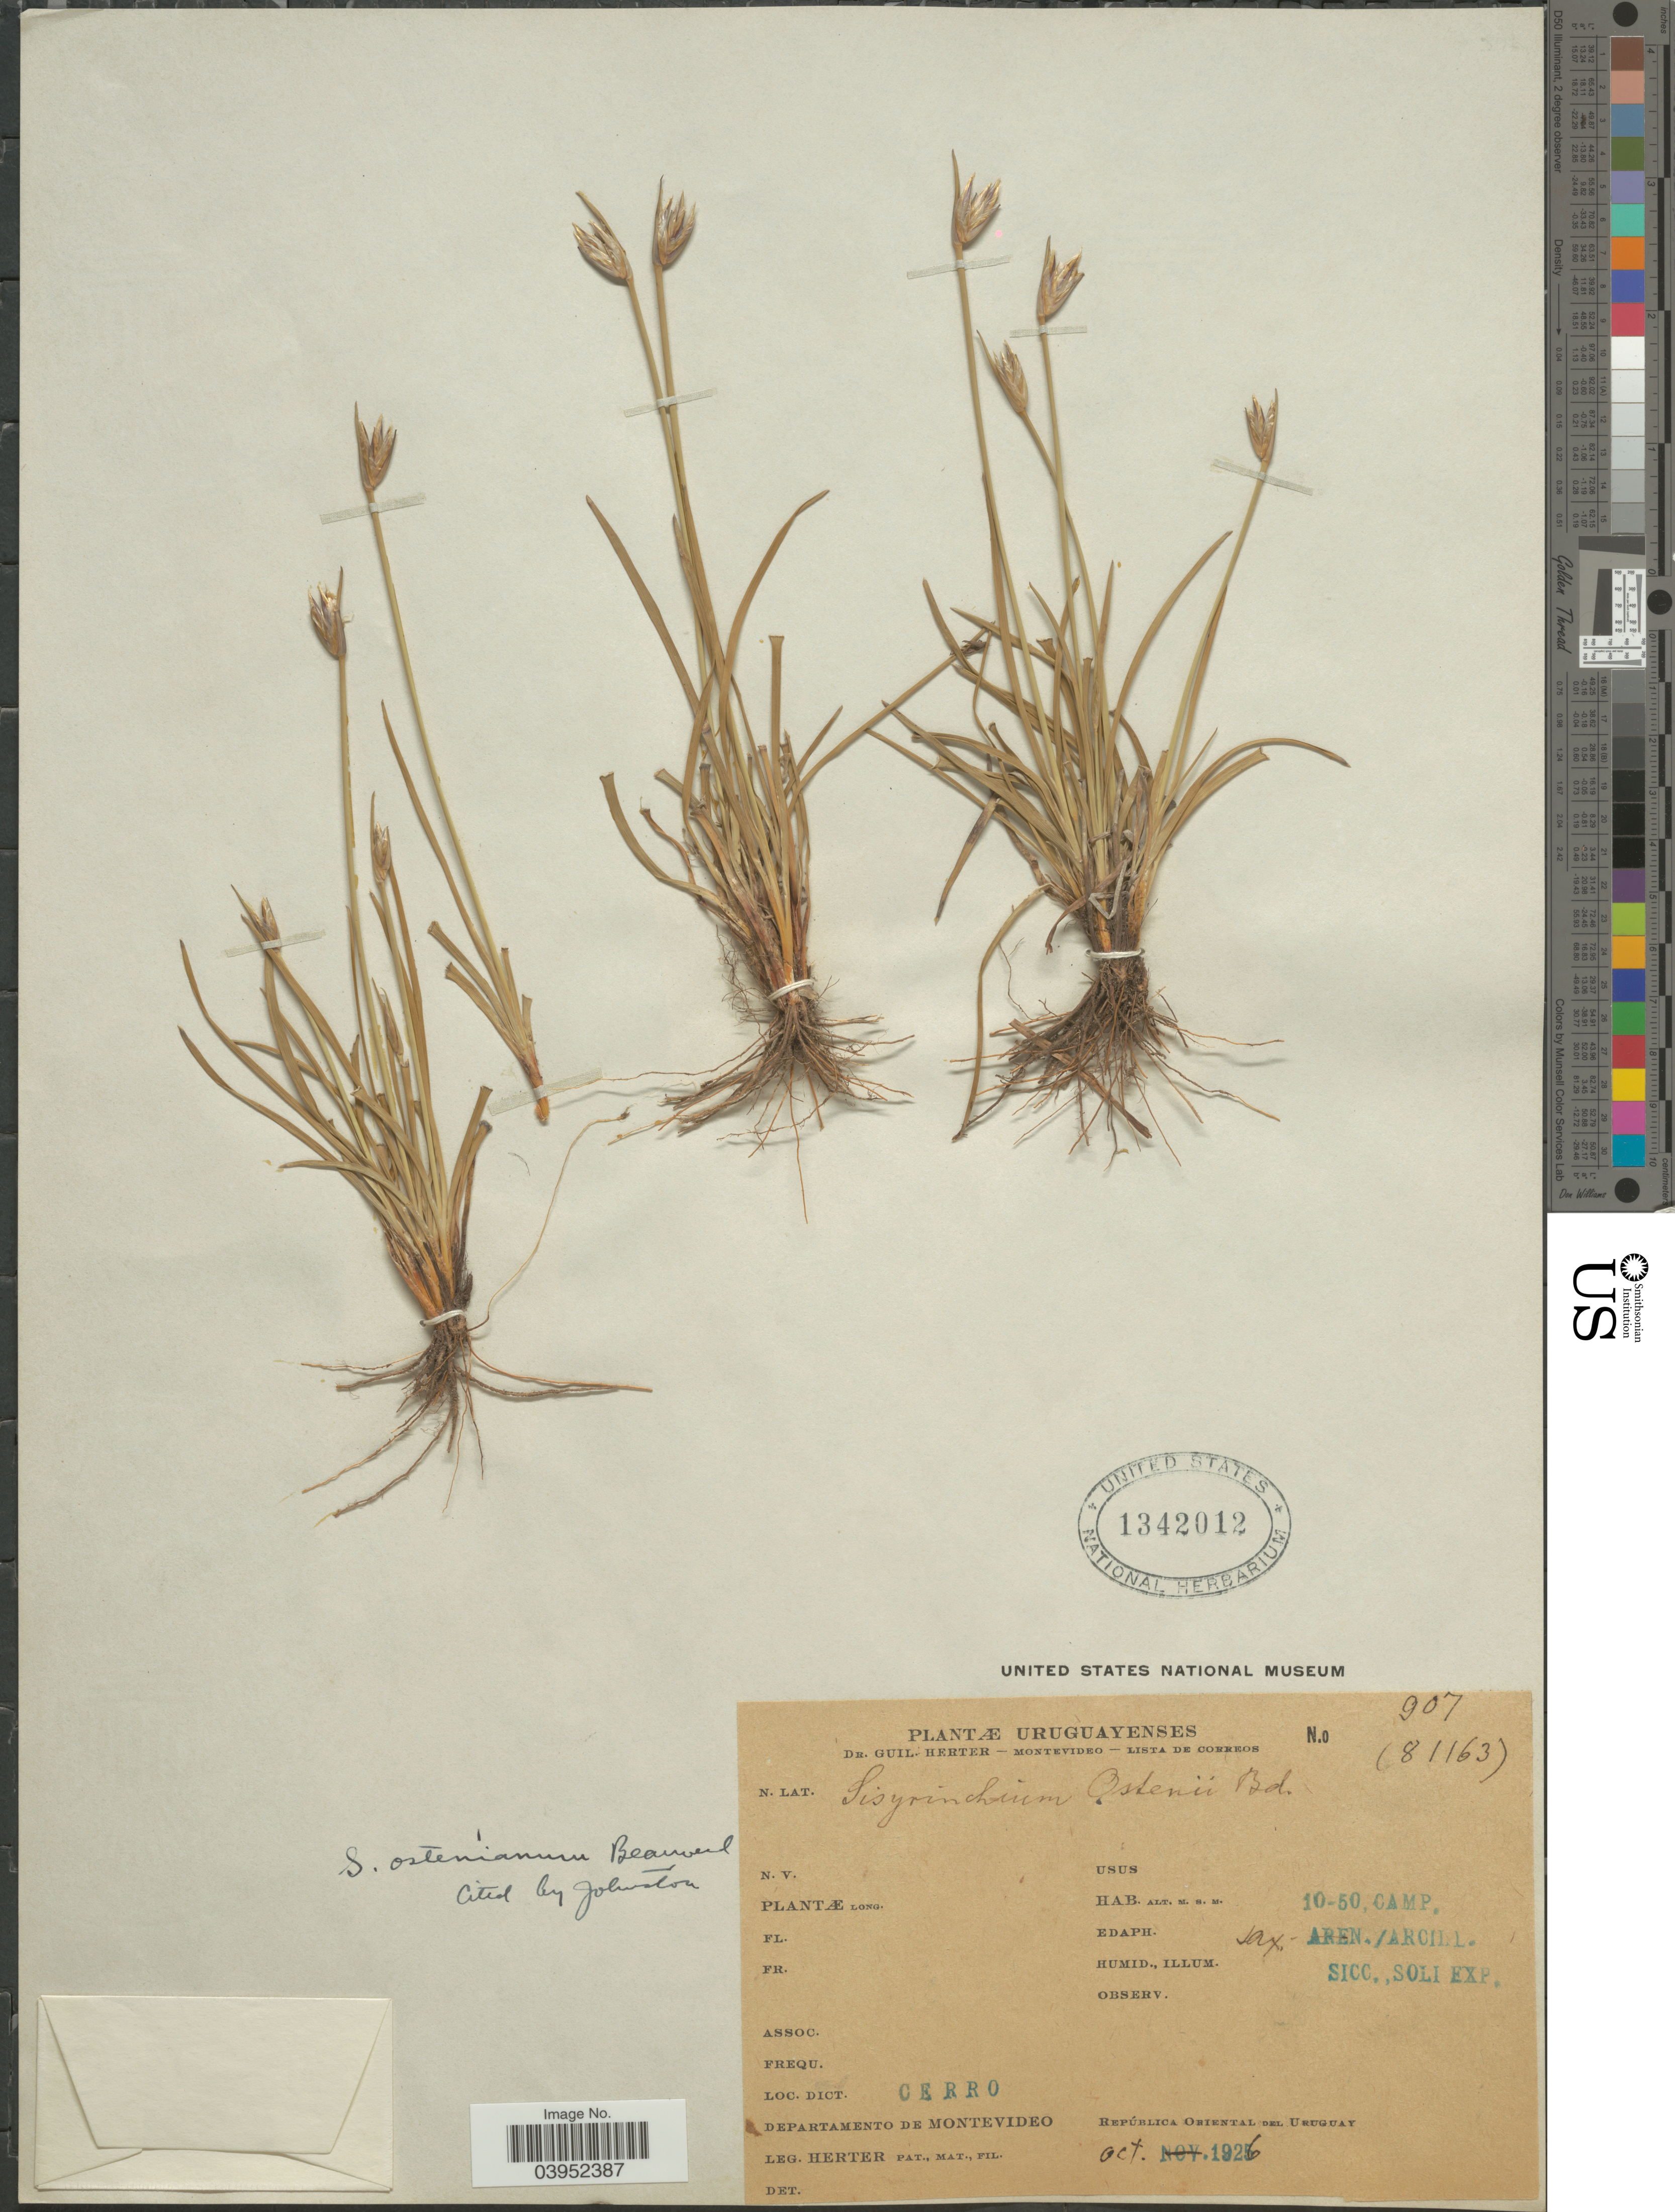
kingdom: Plantae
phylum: Tracheophyta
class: Liliopsida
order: Asparagales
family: Iridaceae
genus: Sisyrinchium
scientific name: Sisyrinchium ostenianum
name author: Beauverd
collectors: G. Herter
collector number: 907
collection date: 1926-10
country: Uruguay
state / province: Montevideo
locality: Dict. Cerro Departamento de Montevideo. República Oriental del Uruguay.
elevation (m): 10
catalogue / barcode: US 1342012